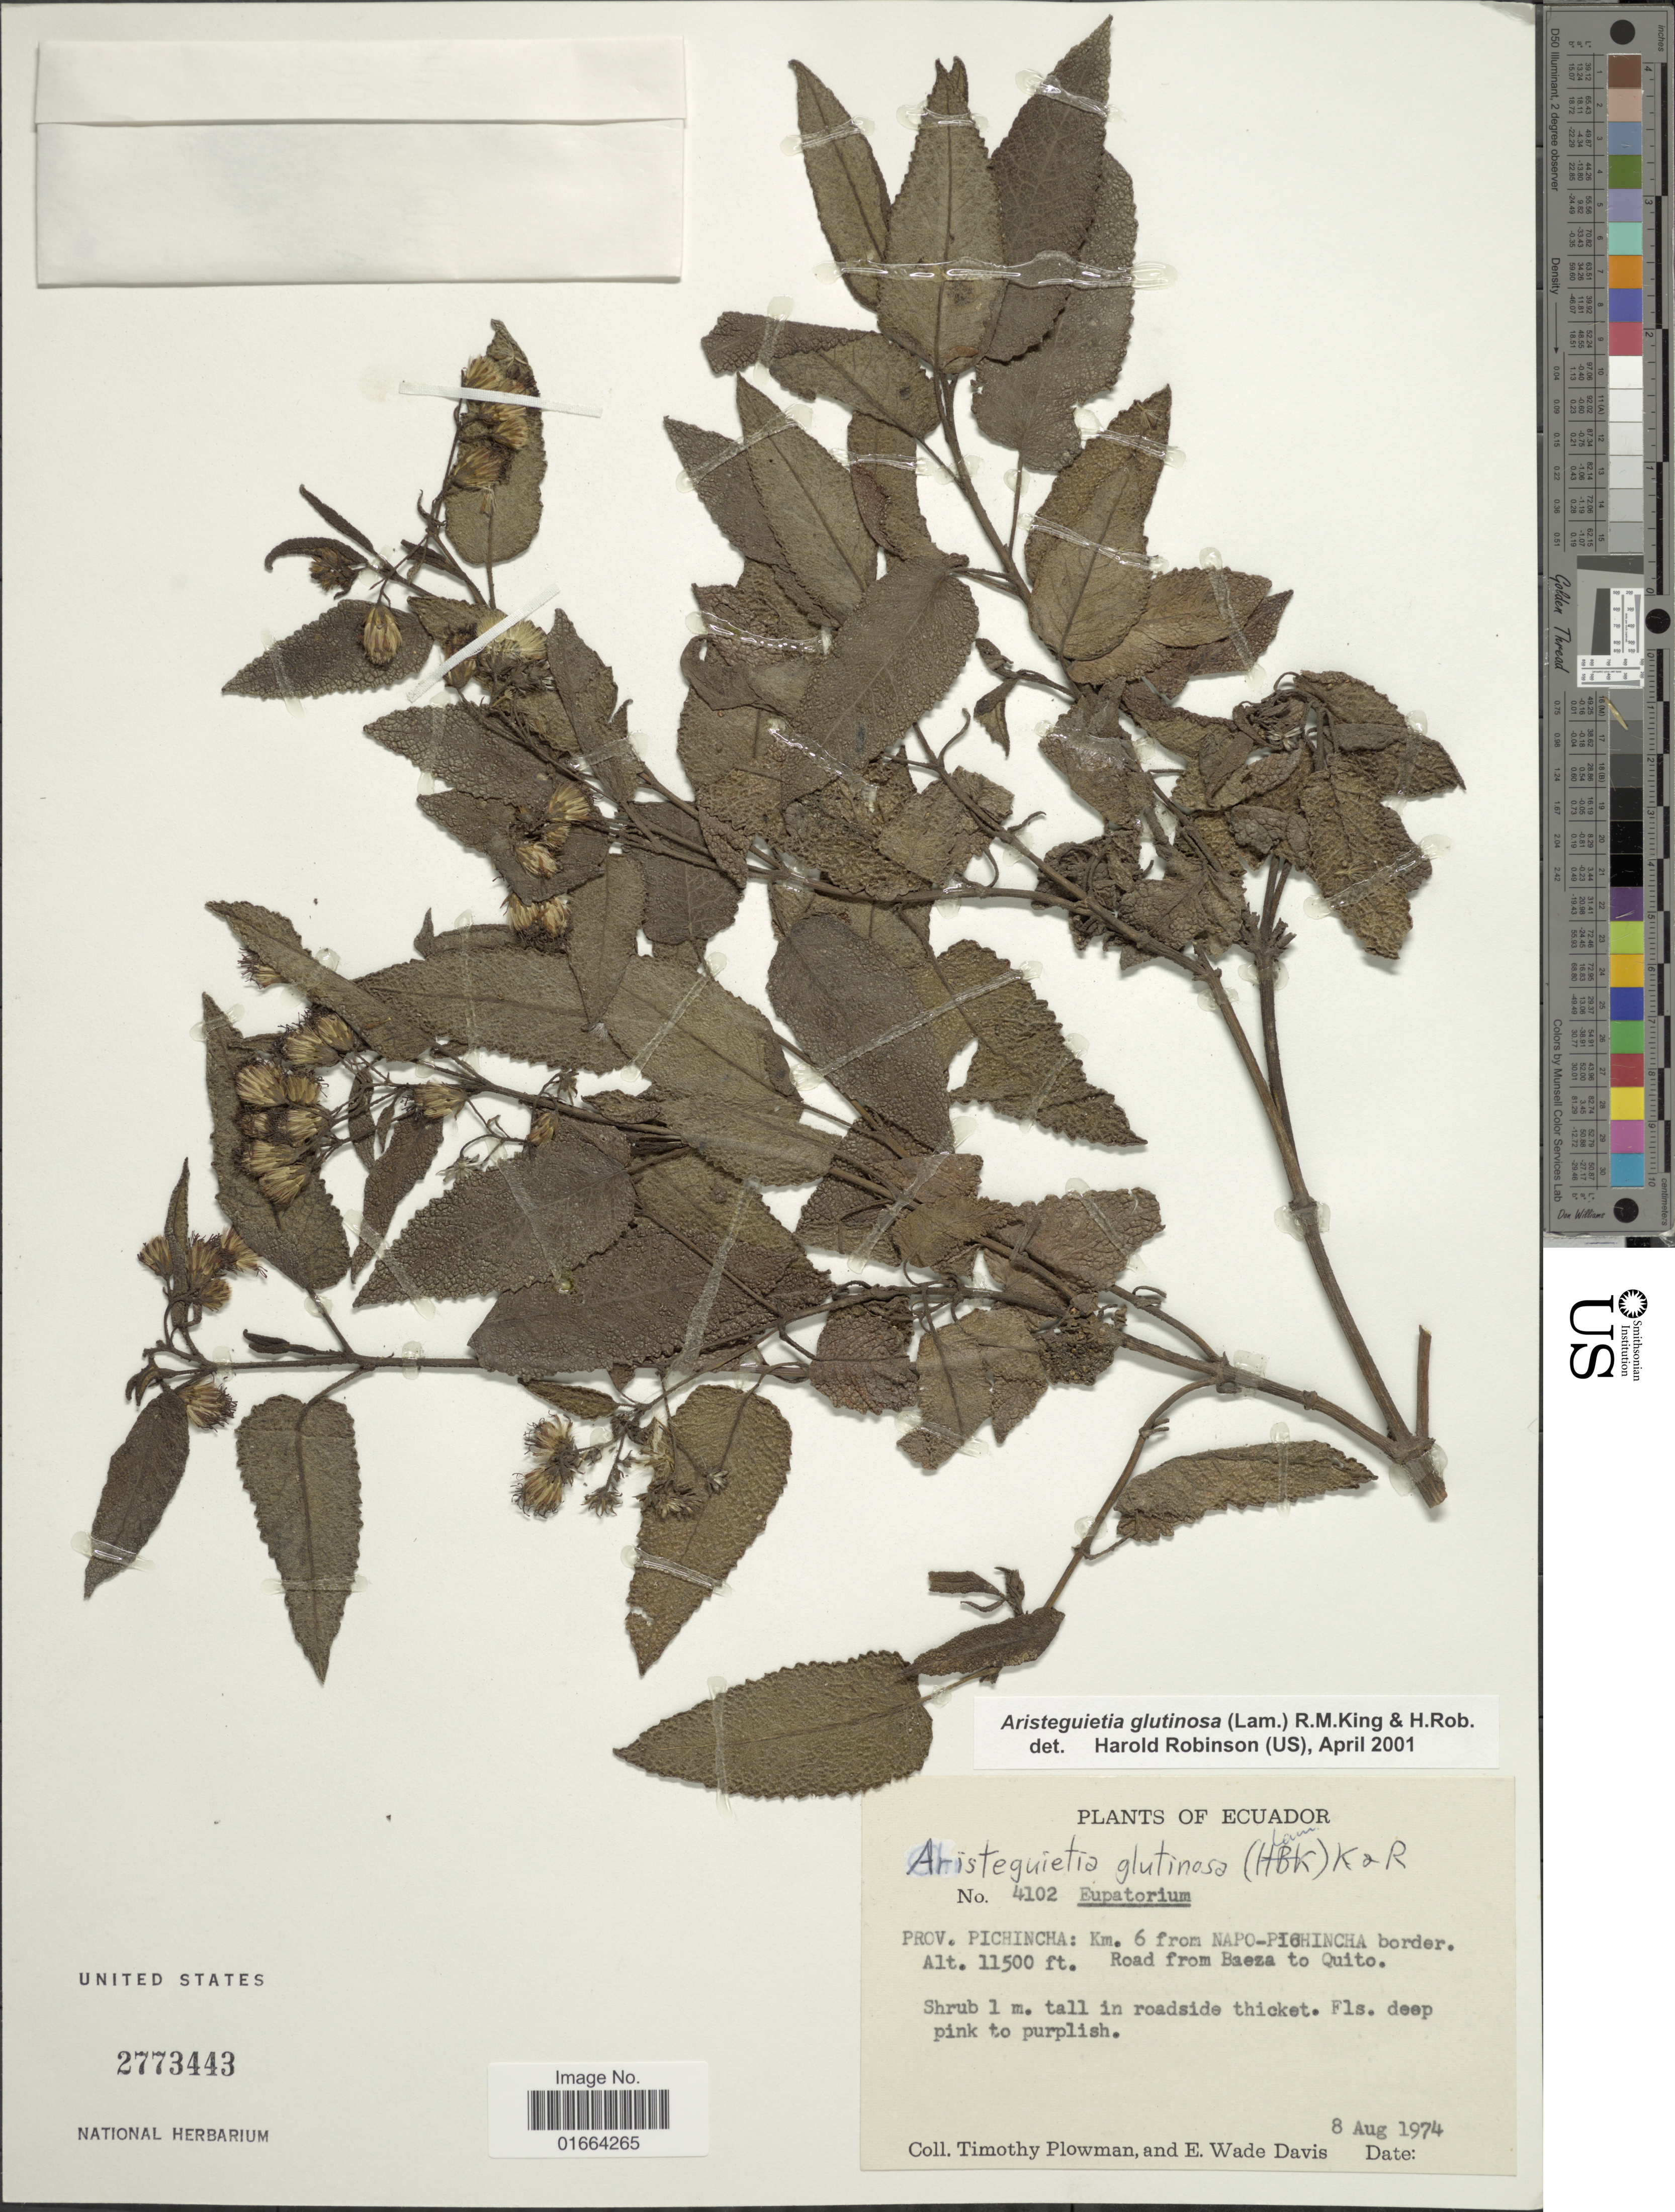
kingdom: Plantae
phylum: Tracheophyta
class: Magnoliopsida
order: Asterales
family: Asteraceae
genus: Aristeguietia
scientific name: Aristeguietia glutinosa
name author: (Lam.) R.M. King & H. Rob.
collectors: T. Plowman & E. Wade-Davis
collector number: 4102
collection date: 1974-08-08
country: Ecuador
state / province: Pichincha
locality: Km. 6 from Napo-Pichincha border. Road from Baeza to Quito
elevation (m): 3505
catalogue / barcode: US 2773443